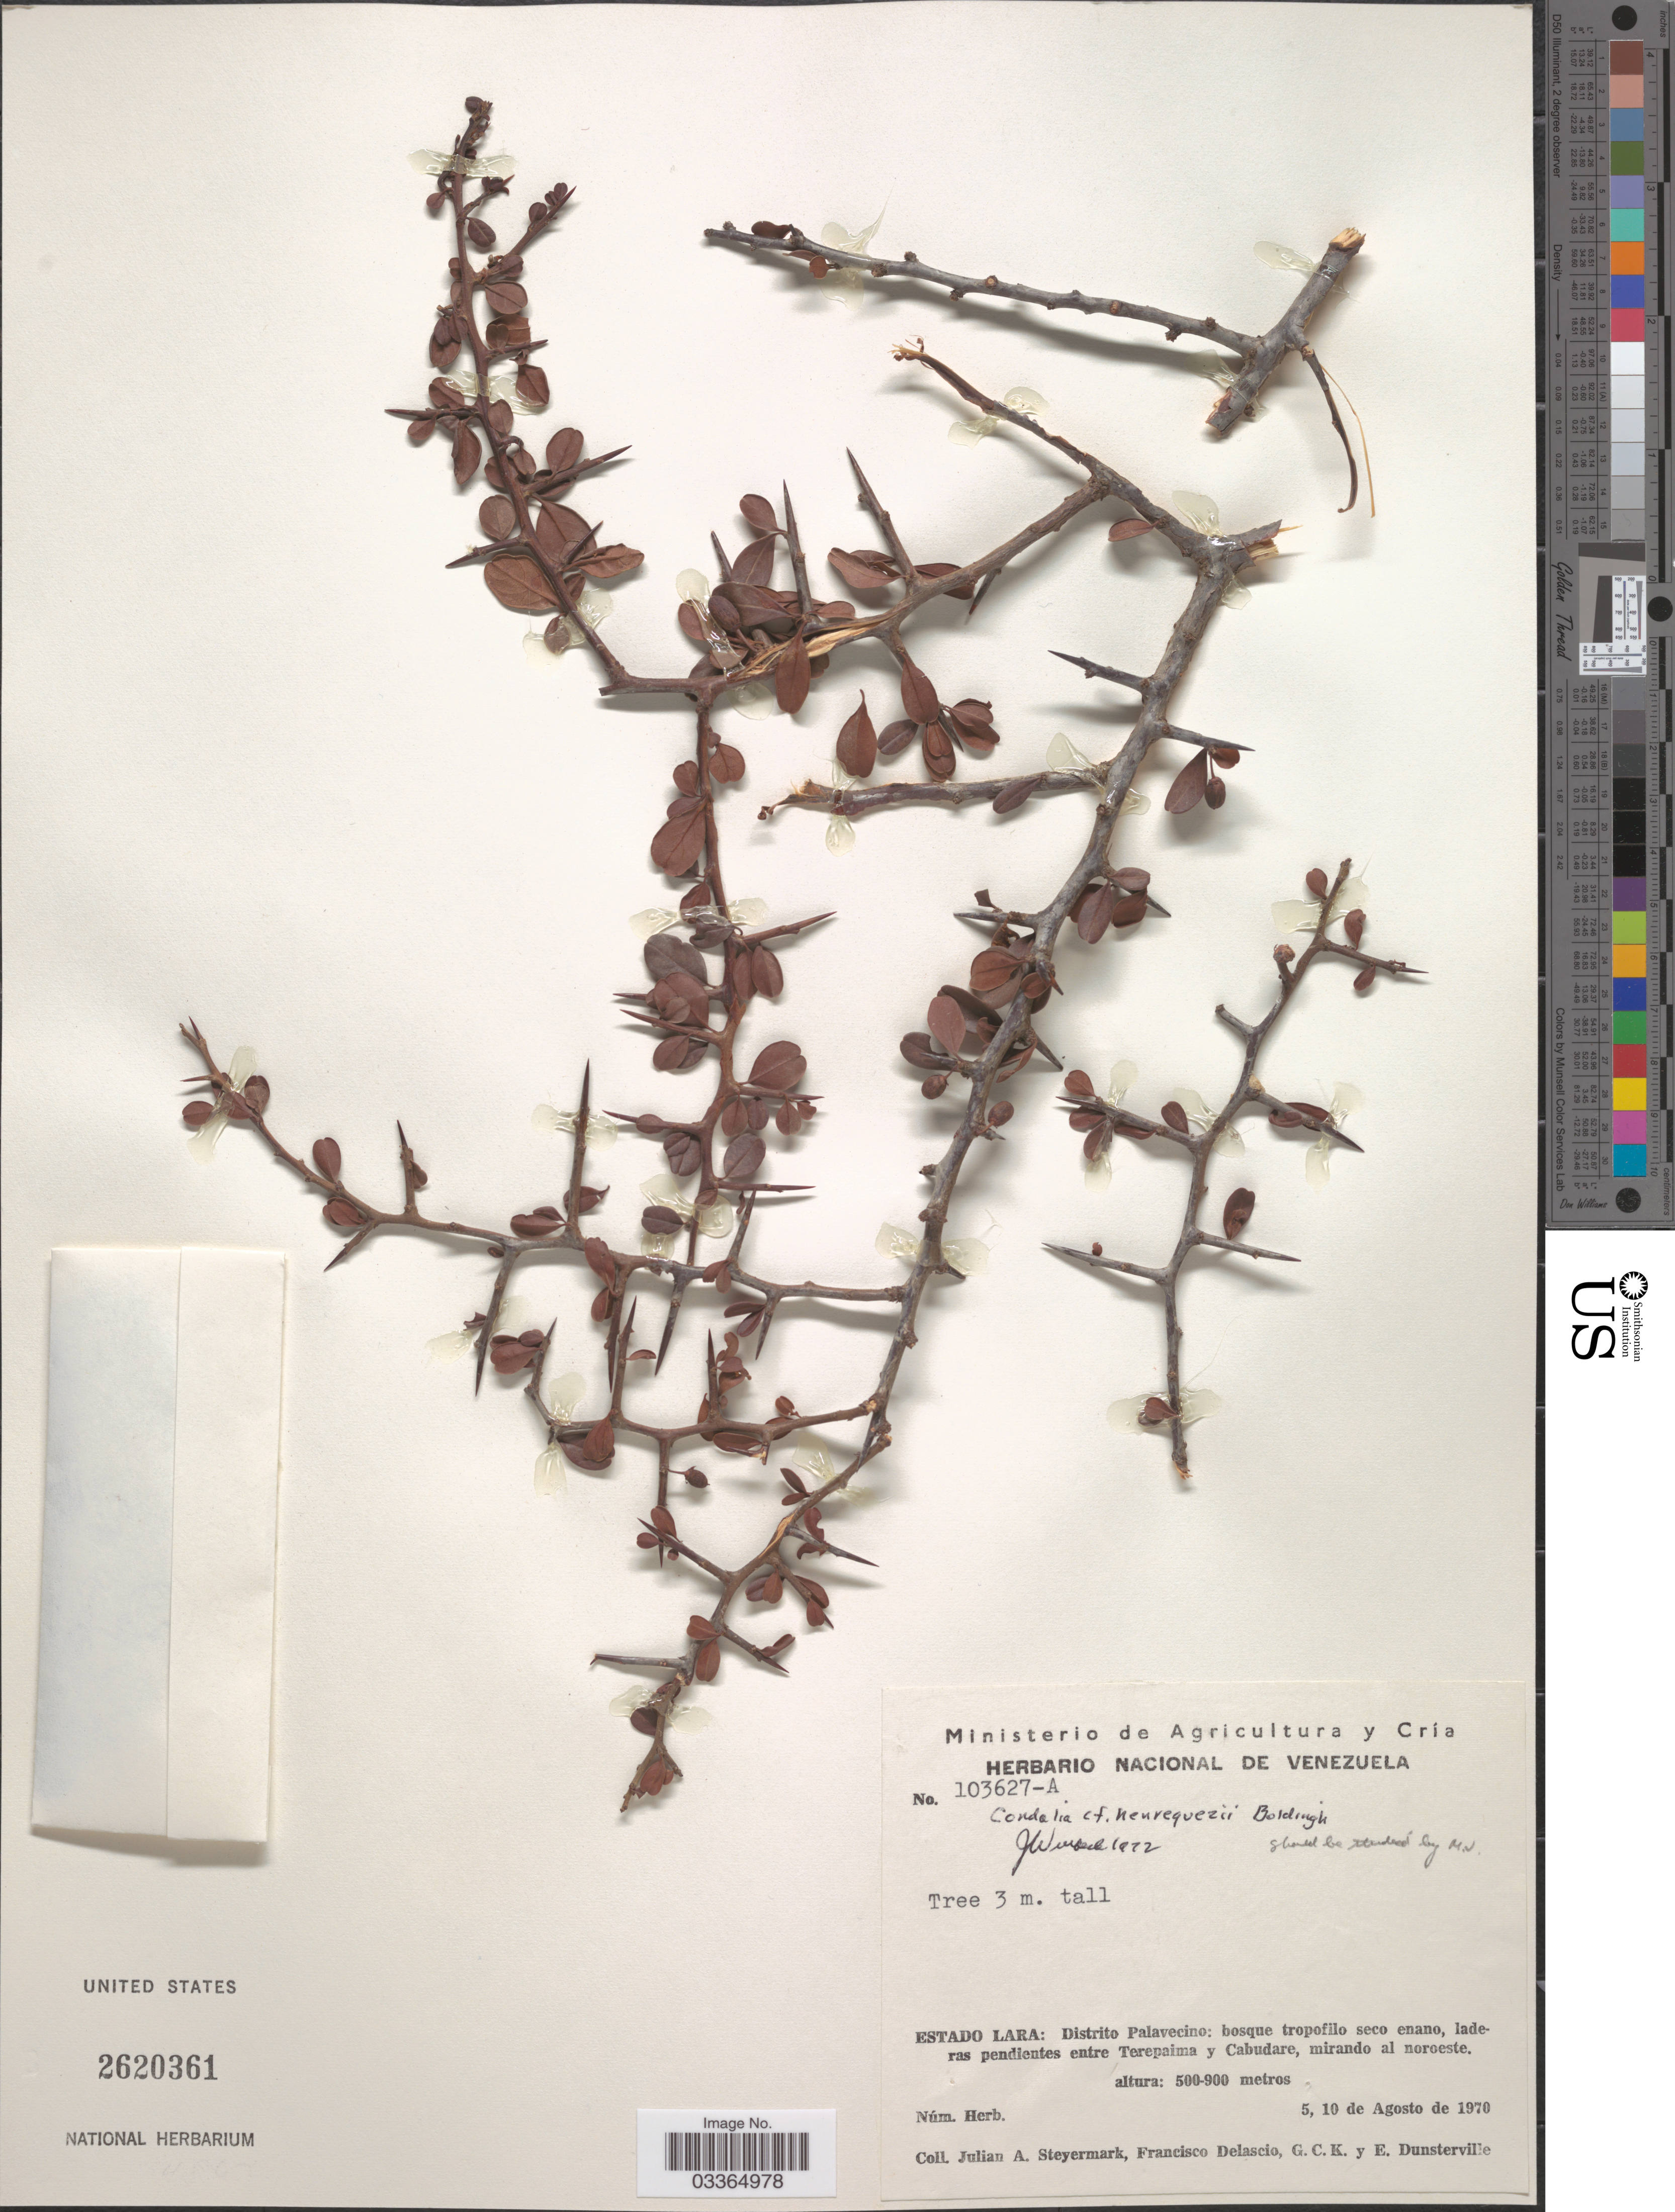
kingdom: Plantae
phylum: Tracheophyta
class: Magnoliopsida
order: Rosales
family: Rhamnaceae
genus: Condalia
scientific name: Condalia henriquezii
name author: Bold.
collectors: J. Steyermark, F. Delascio, G. C. K. Dunsterville & E. Dunsterville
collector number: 103627-A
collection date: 1970-08-05/1970-08-10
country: Venezuela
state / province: Lara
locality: Distrito Palavecino: bosque tropofilo seco enano, laderas pendientes entre Terepaima y Cabudare, mirando al noroeste.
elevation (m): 500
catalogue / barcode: US 2620361